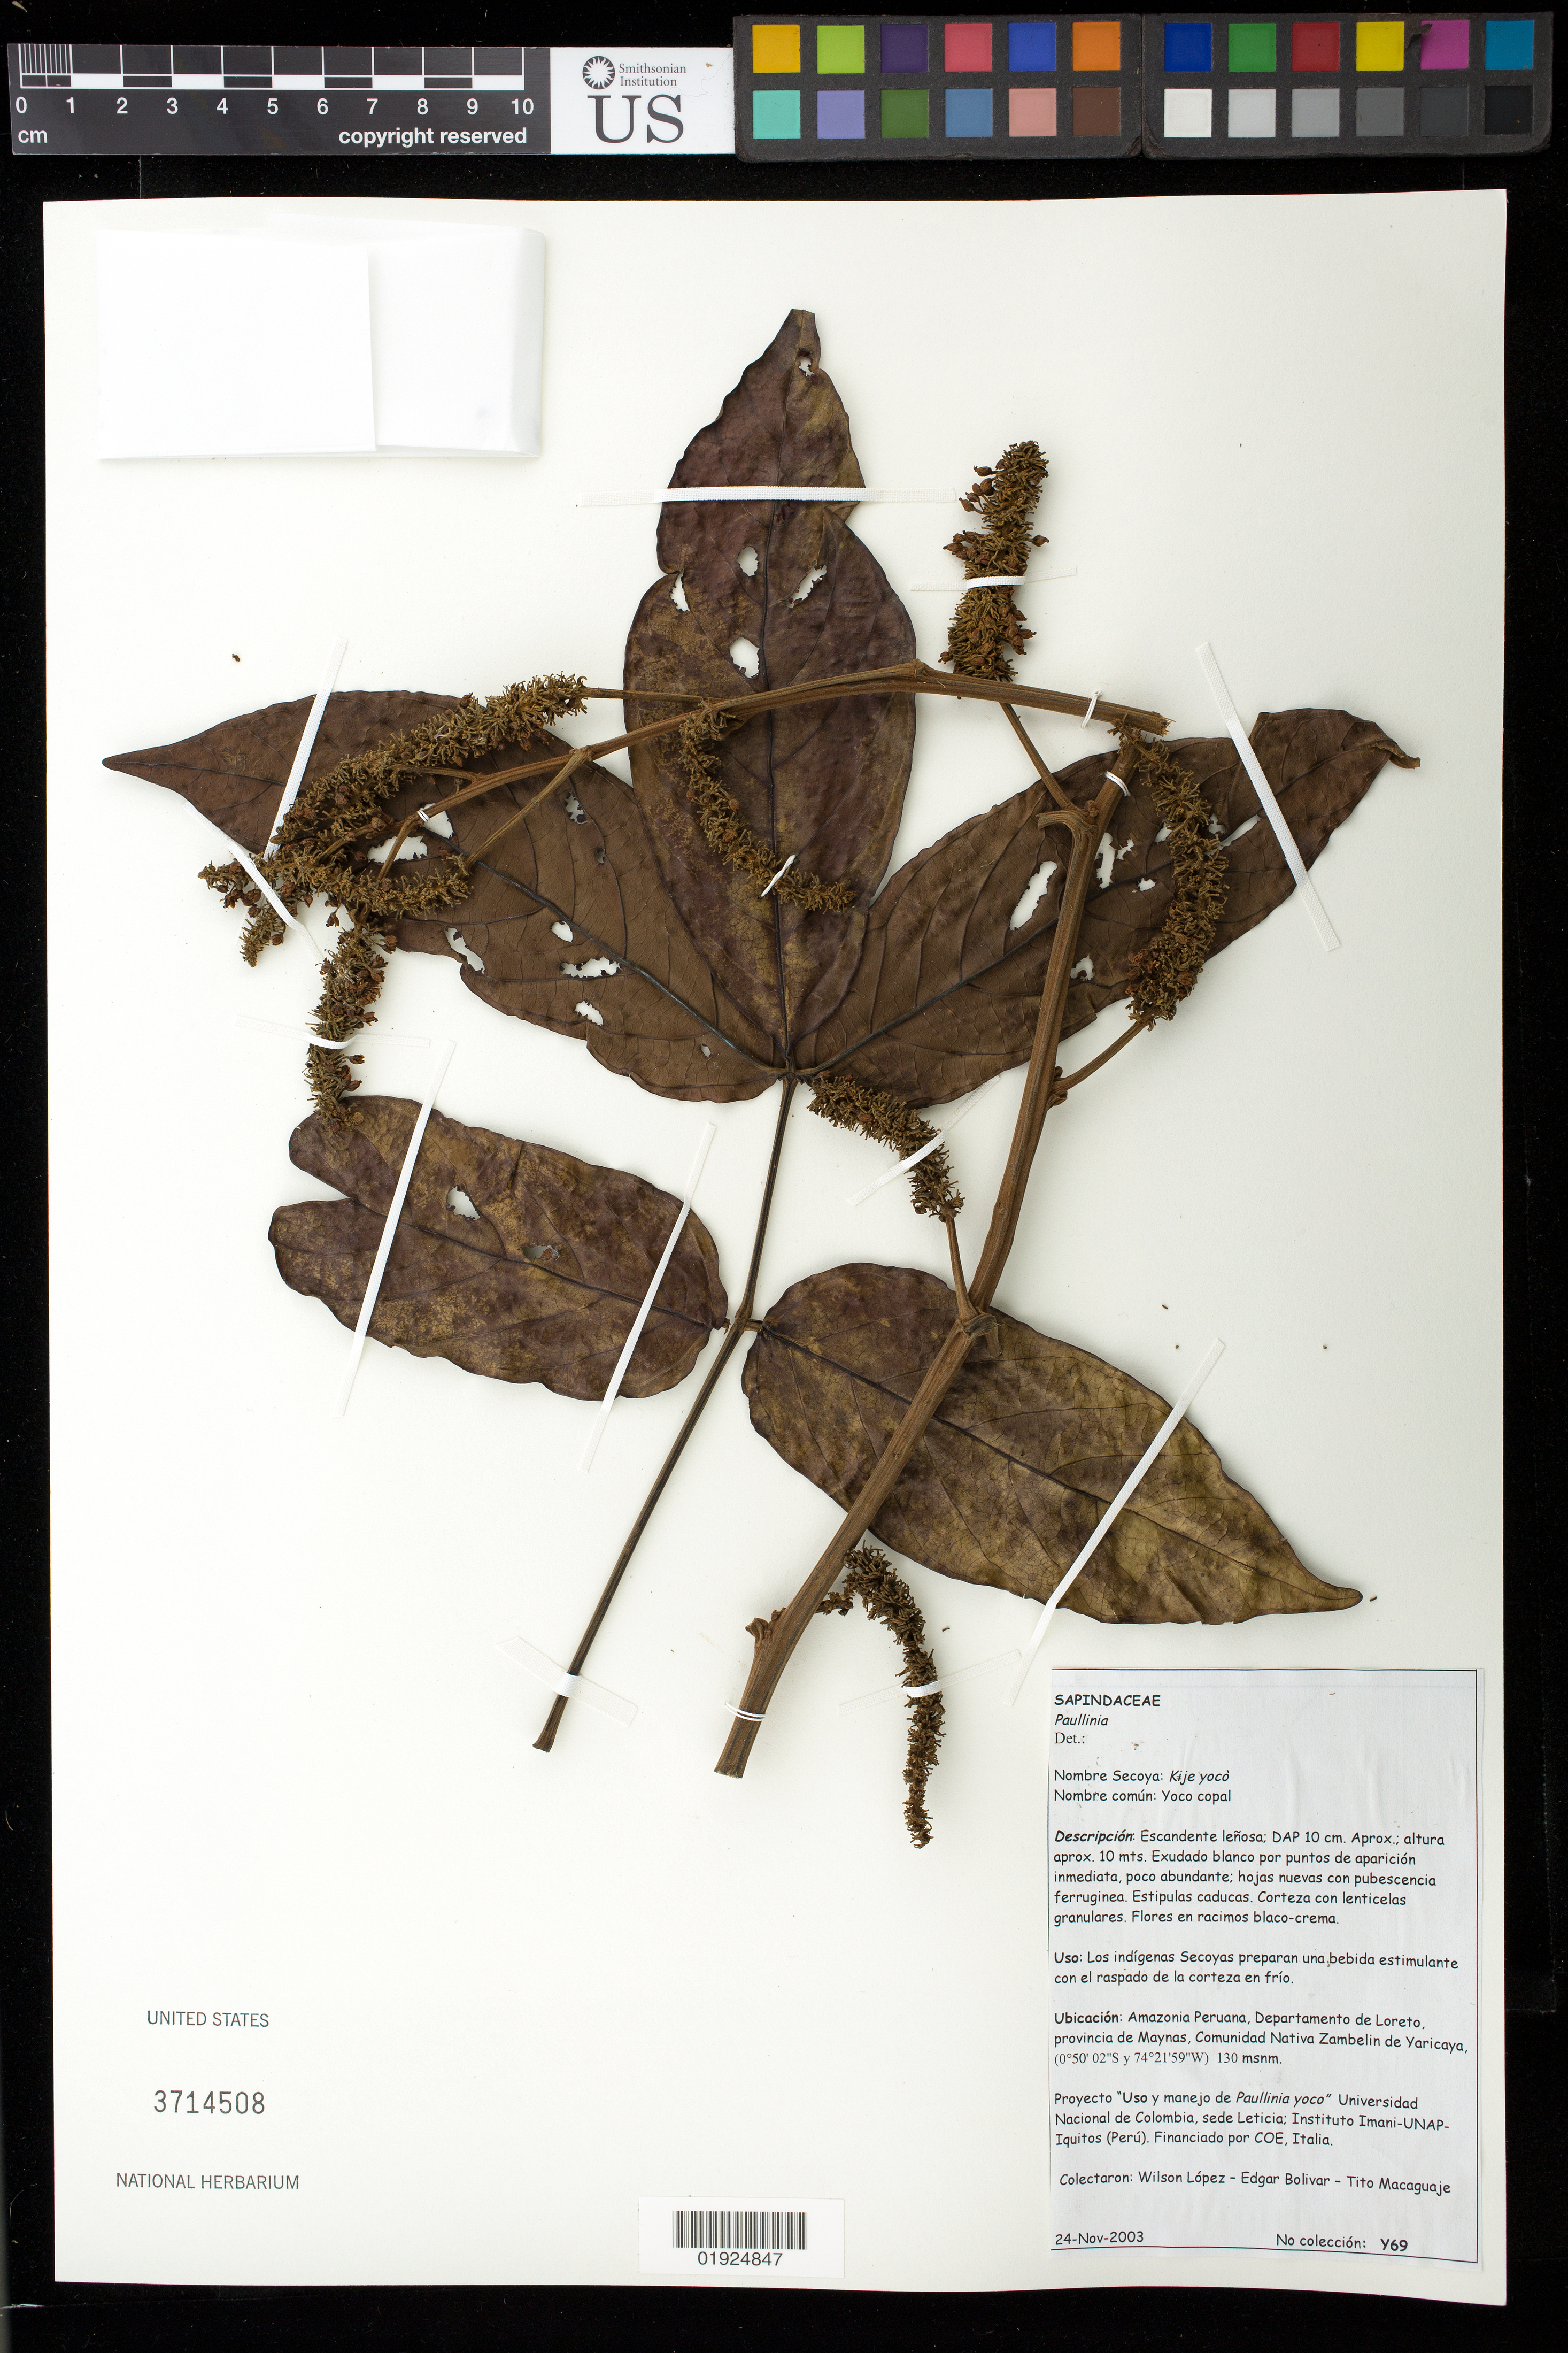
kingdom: Plantae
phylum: Tracheophyta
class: Magnoliopsida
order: Sapindales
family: Sapindaceae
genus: Paullinia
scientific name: Paullinia sp.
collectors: W. López, E. Bolivar & T. Macaguaje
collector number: Y69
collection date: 2003-11-24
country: Peru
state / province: Loreto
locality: Provincia de Maynas, Comunidad Nativa Zambelin de Yaricaya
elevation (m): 130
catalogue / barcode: US 3714508